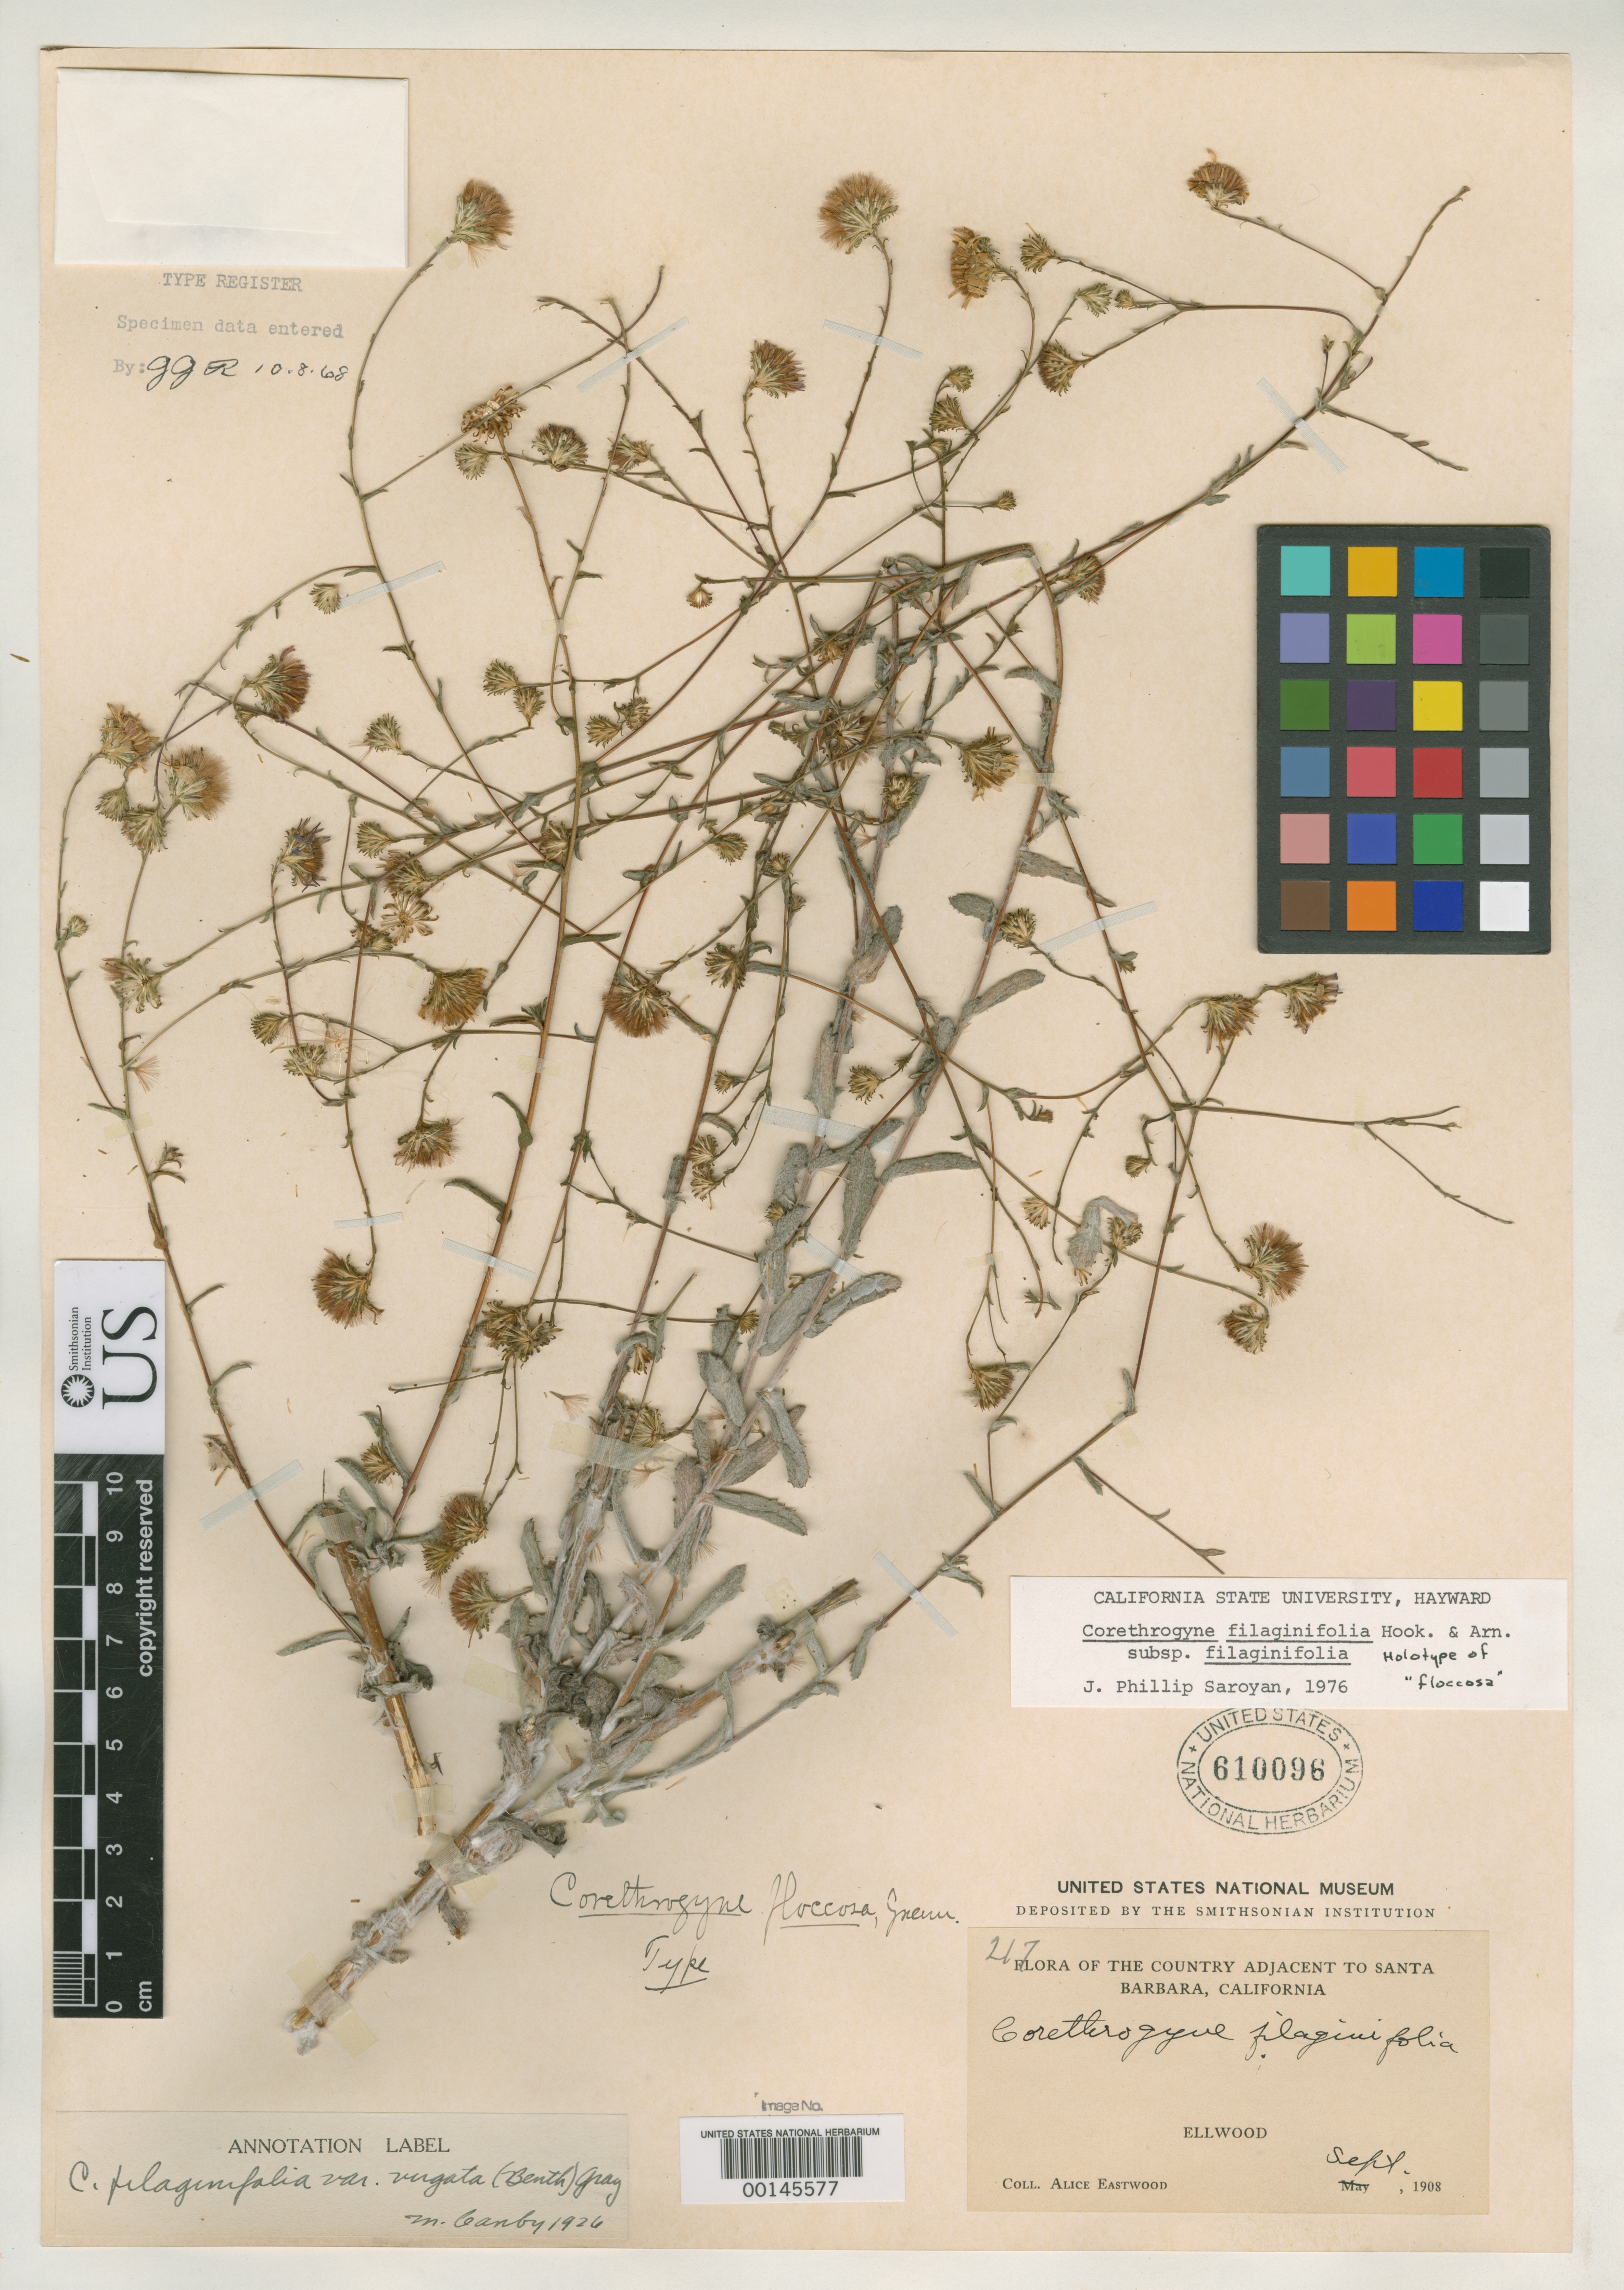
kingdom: Plantae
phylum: Tracheophyta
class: Magnoliopsida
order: Asterales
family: Asteraceae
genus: Corethrogyne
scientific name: Corethrogyne floccosa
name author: Greene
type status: Isotype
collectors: A. Eastwood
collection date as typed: Sep 1908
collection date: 1908-09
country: United States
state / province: California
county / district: Santa Barbara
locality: Santa Barbara - Elwood.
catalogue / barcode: US 610096